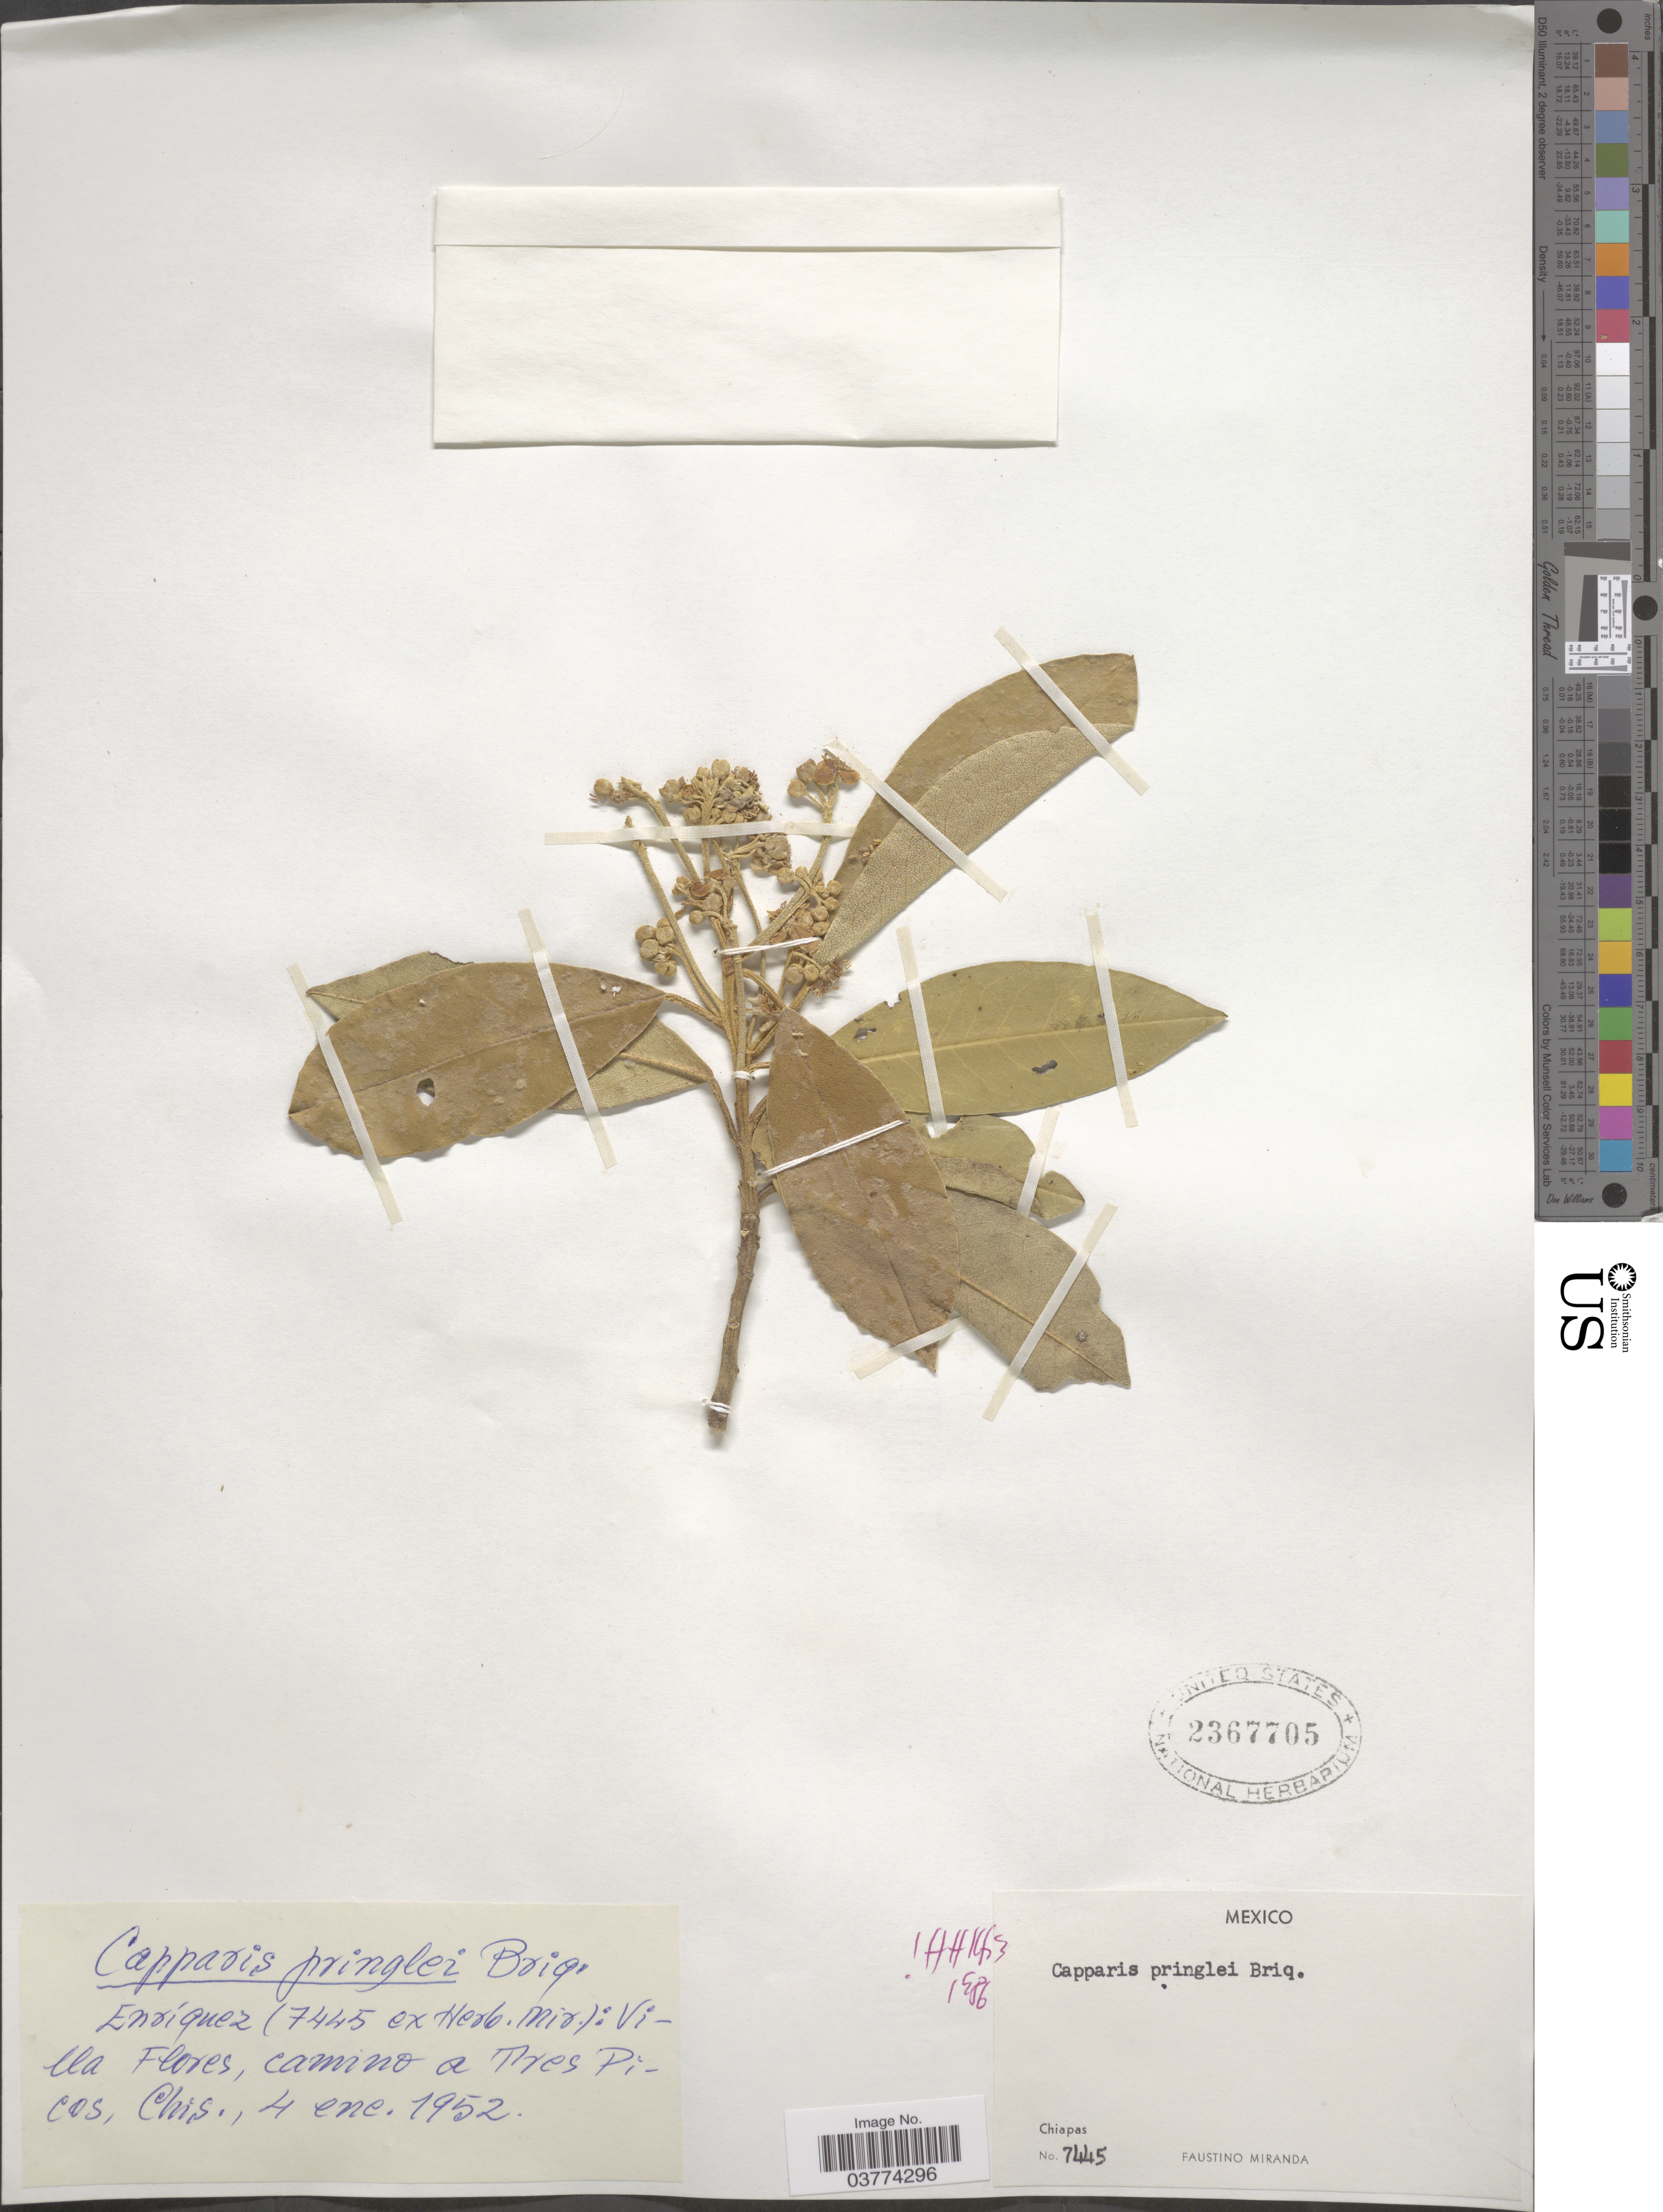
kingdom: Plantae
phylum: Tracheophyta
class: Magnoliopsida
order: Brassicales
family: Capparaceae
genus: Quadrella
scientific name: Quadrella pringlei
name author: (Briq.) Iltis & Cornejo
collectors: F. Miranda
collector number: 7445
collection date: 1952-01-04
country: Mexico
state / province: Chiapas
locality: Enriquez: Villa Flores, camino a Tres Picos.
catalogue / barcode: US 2367705